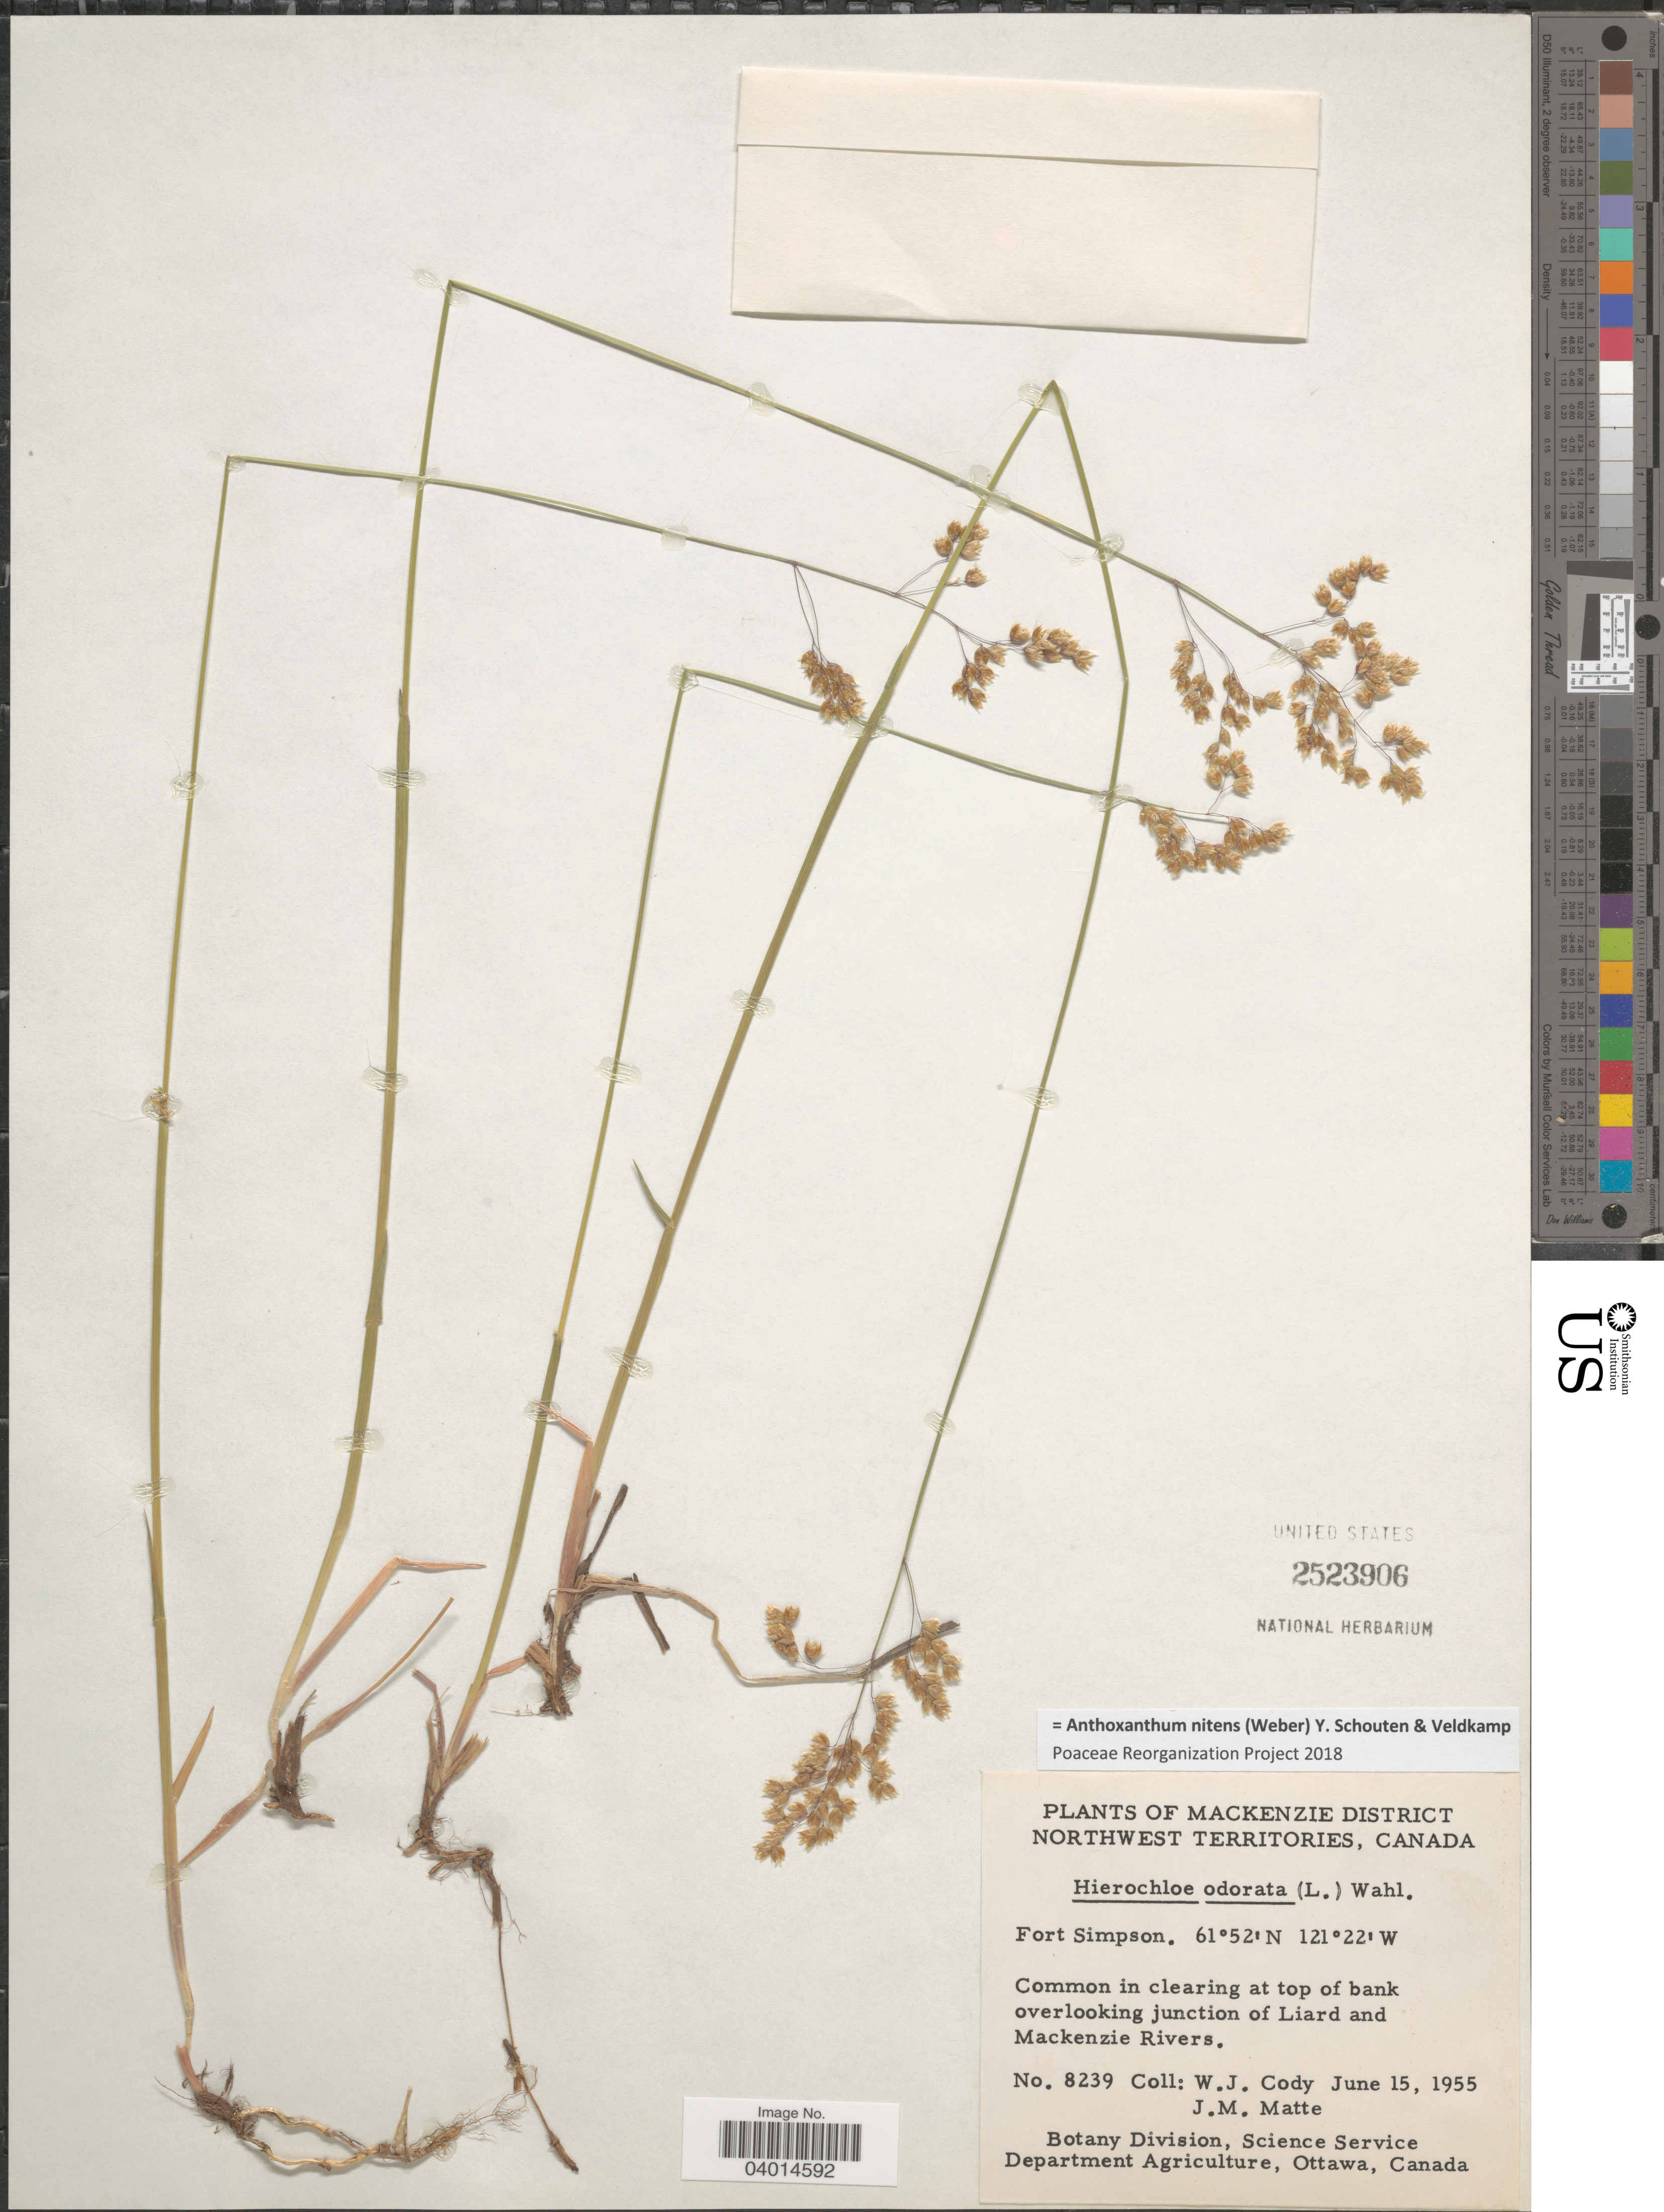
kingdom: Plantae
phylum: Tracheophyta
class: Liliopsida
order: Poales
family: Poaceae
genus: Anthoxanthum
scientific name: Anthoxanthum nitens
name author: (G.H. Weber) R.T.A. Schouten & Veldkamp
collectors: W. Cody & J. Matte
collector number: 8239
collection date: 1955-06-15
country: Canada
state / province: Northwest Territories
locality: Mackenzie District. Fort Simpson. in clearing at top of bank overlooking junction of Liard and Mackenzie Rivers.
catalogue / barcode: US 2523906